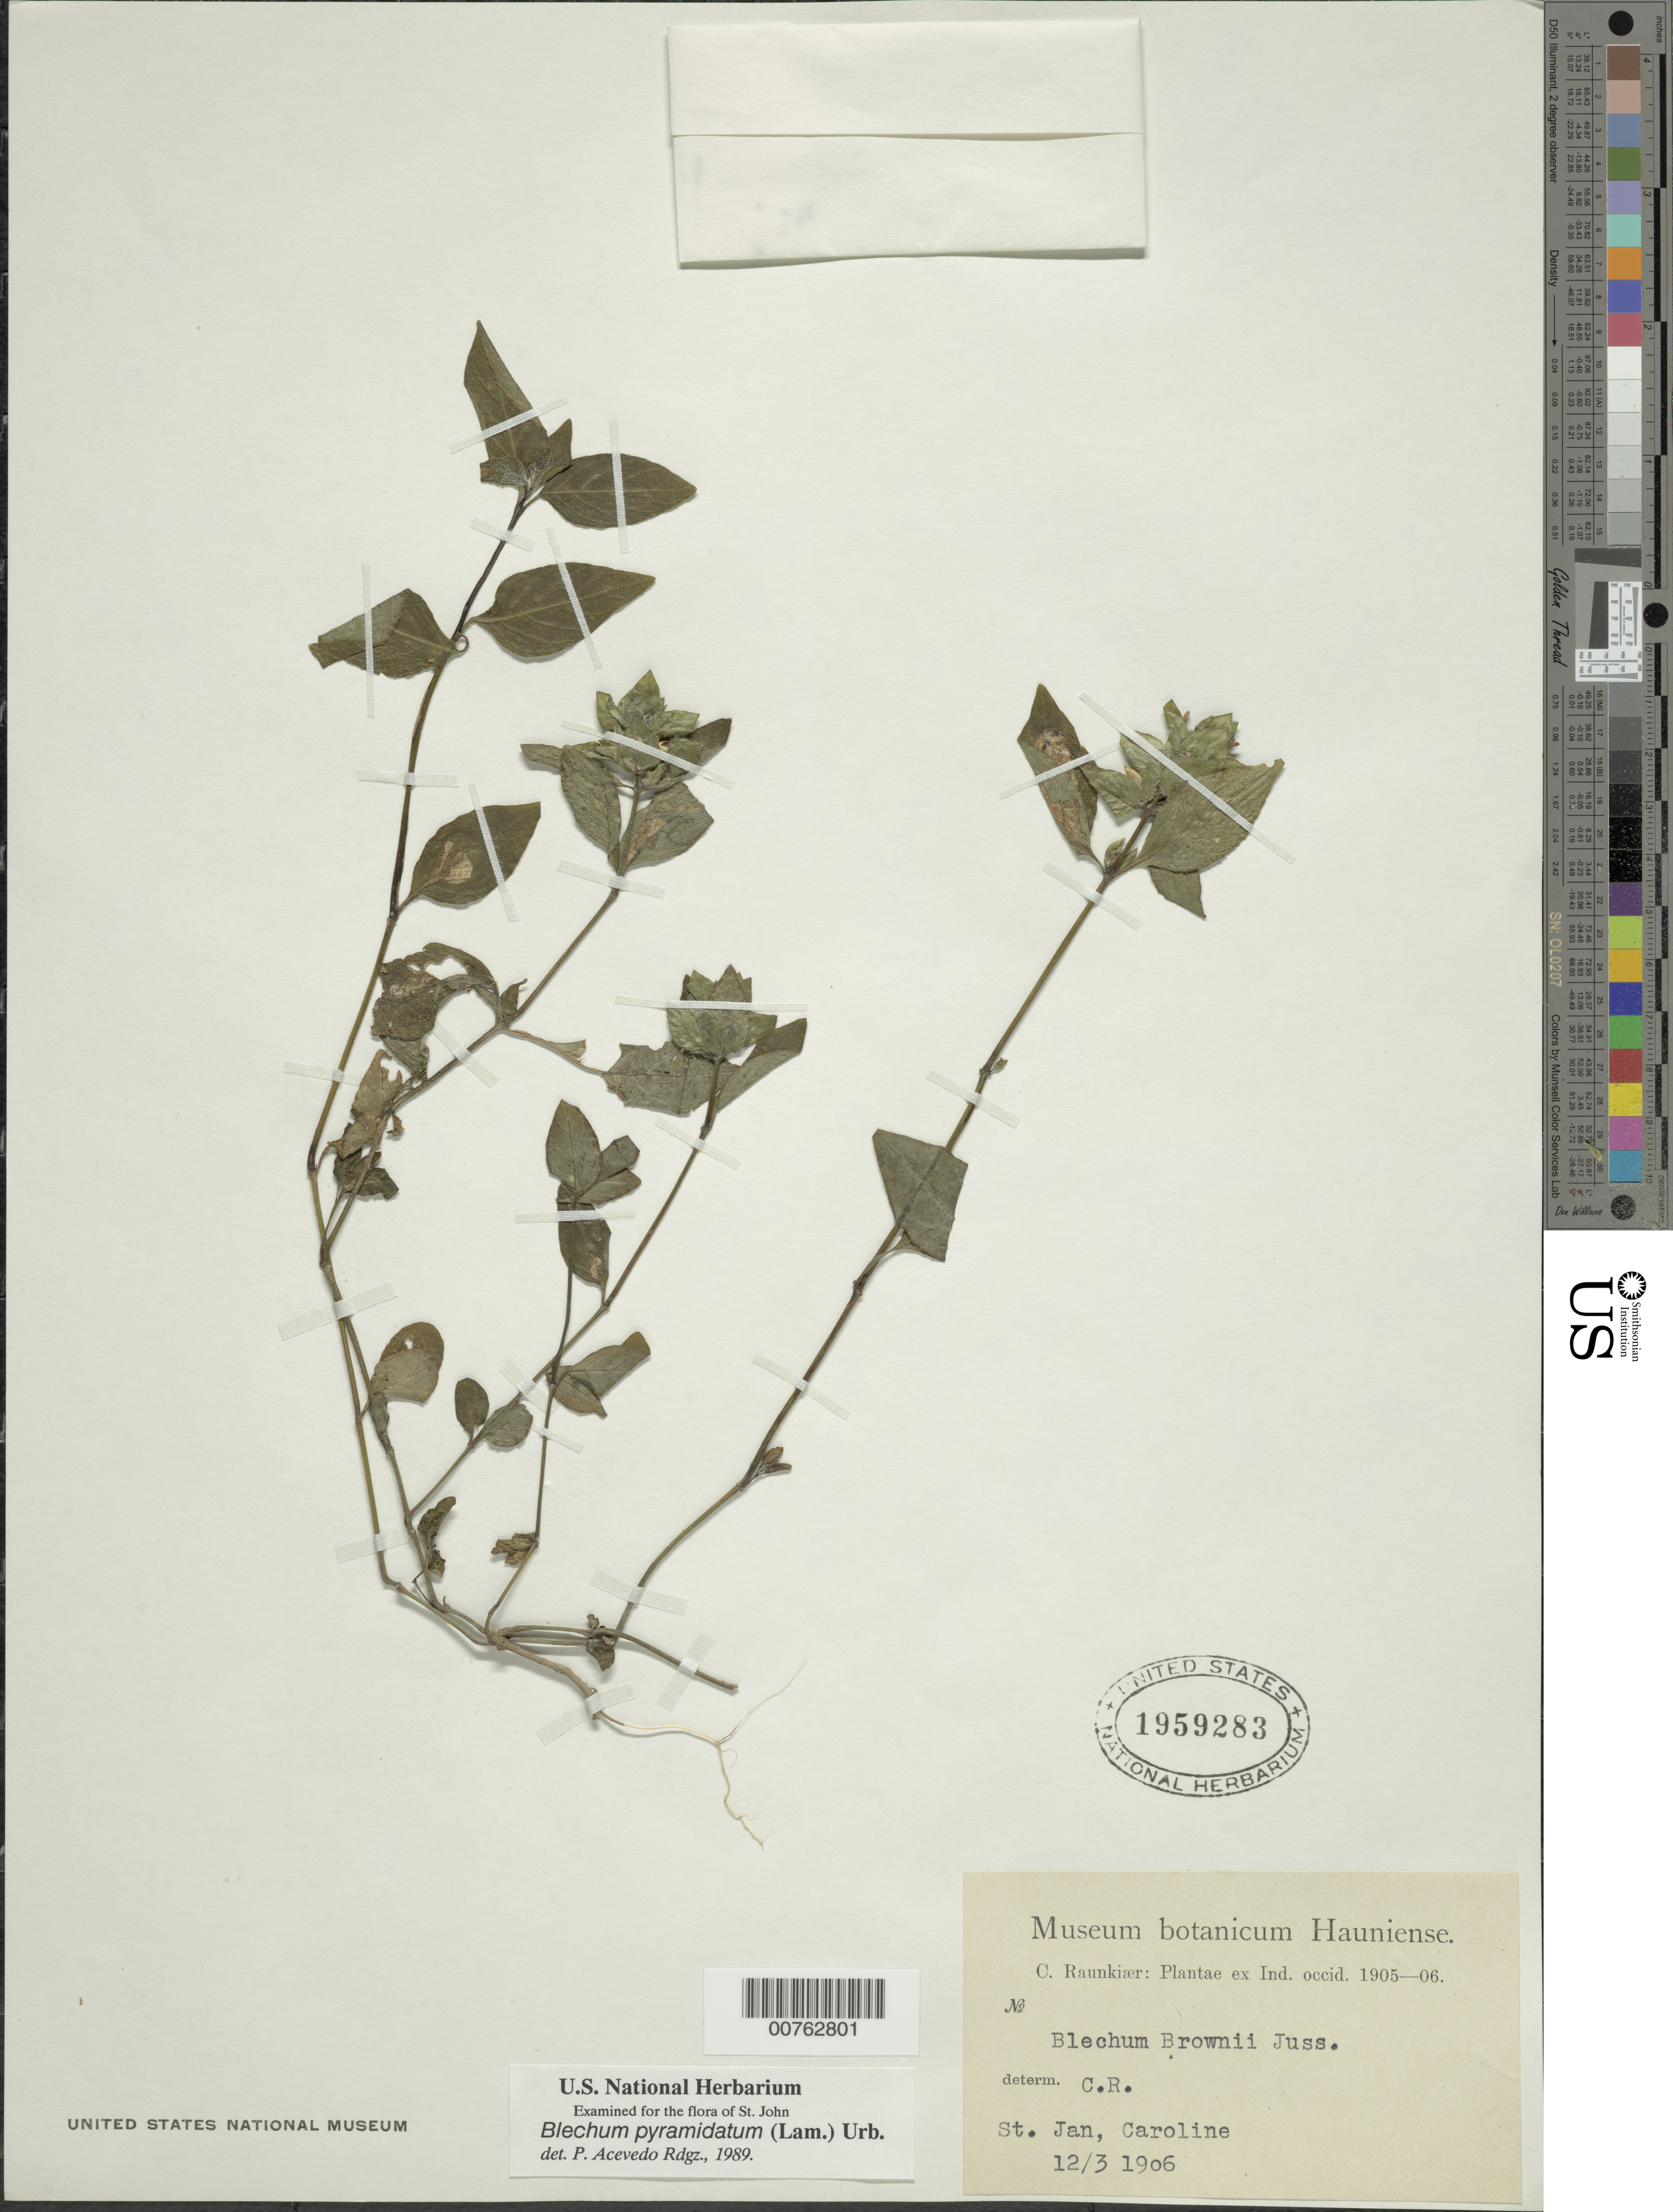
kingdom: Plantae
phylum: Tracheophyta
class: Magnoliopsida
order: Lamiales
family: Acanthaceae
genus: Blechum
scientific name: Blechum pyramidatum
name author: (Lam.) Urb.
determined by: Acevedo-Rodríguez, P., (BOT), Smithsonian Institution - National Museum of Natural History (UNITED STATES)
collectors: C. Raunkiær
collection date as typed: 12 Mar 1906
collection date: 1906-03-12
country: U.S. Virgin Islands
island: St. John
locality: Caroline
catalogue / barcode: US 1959283